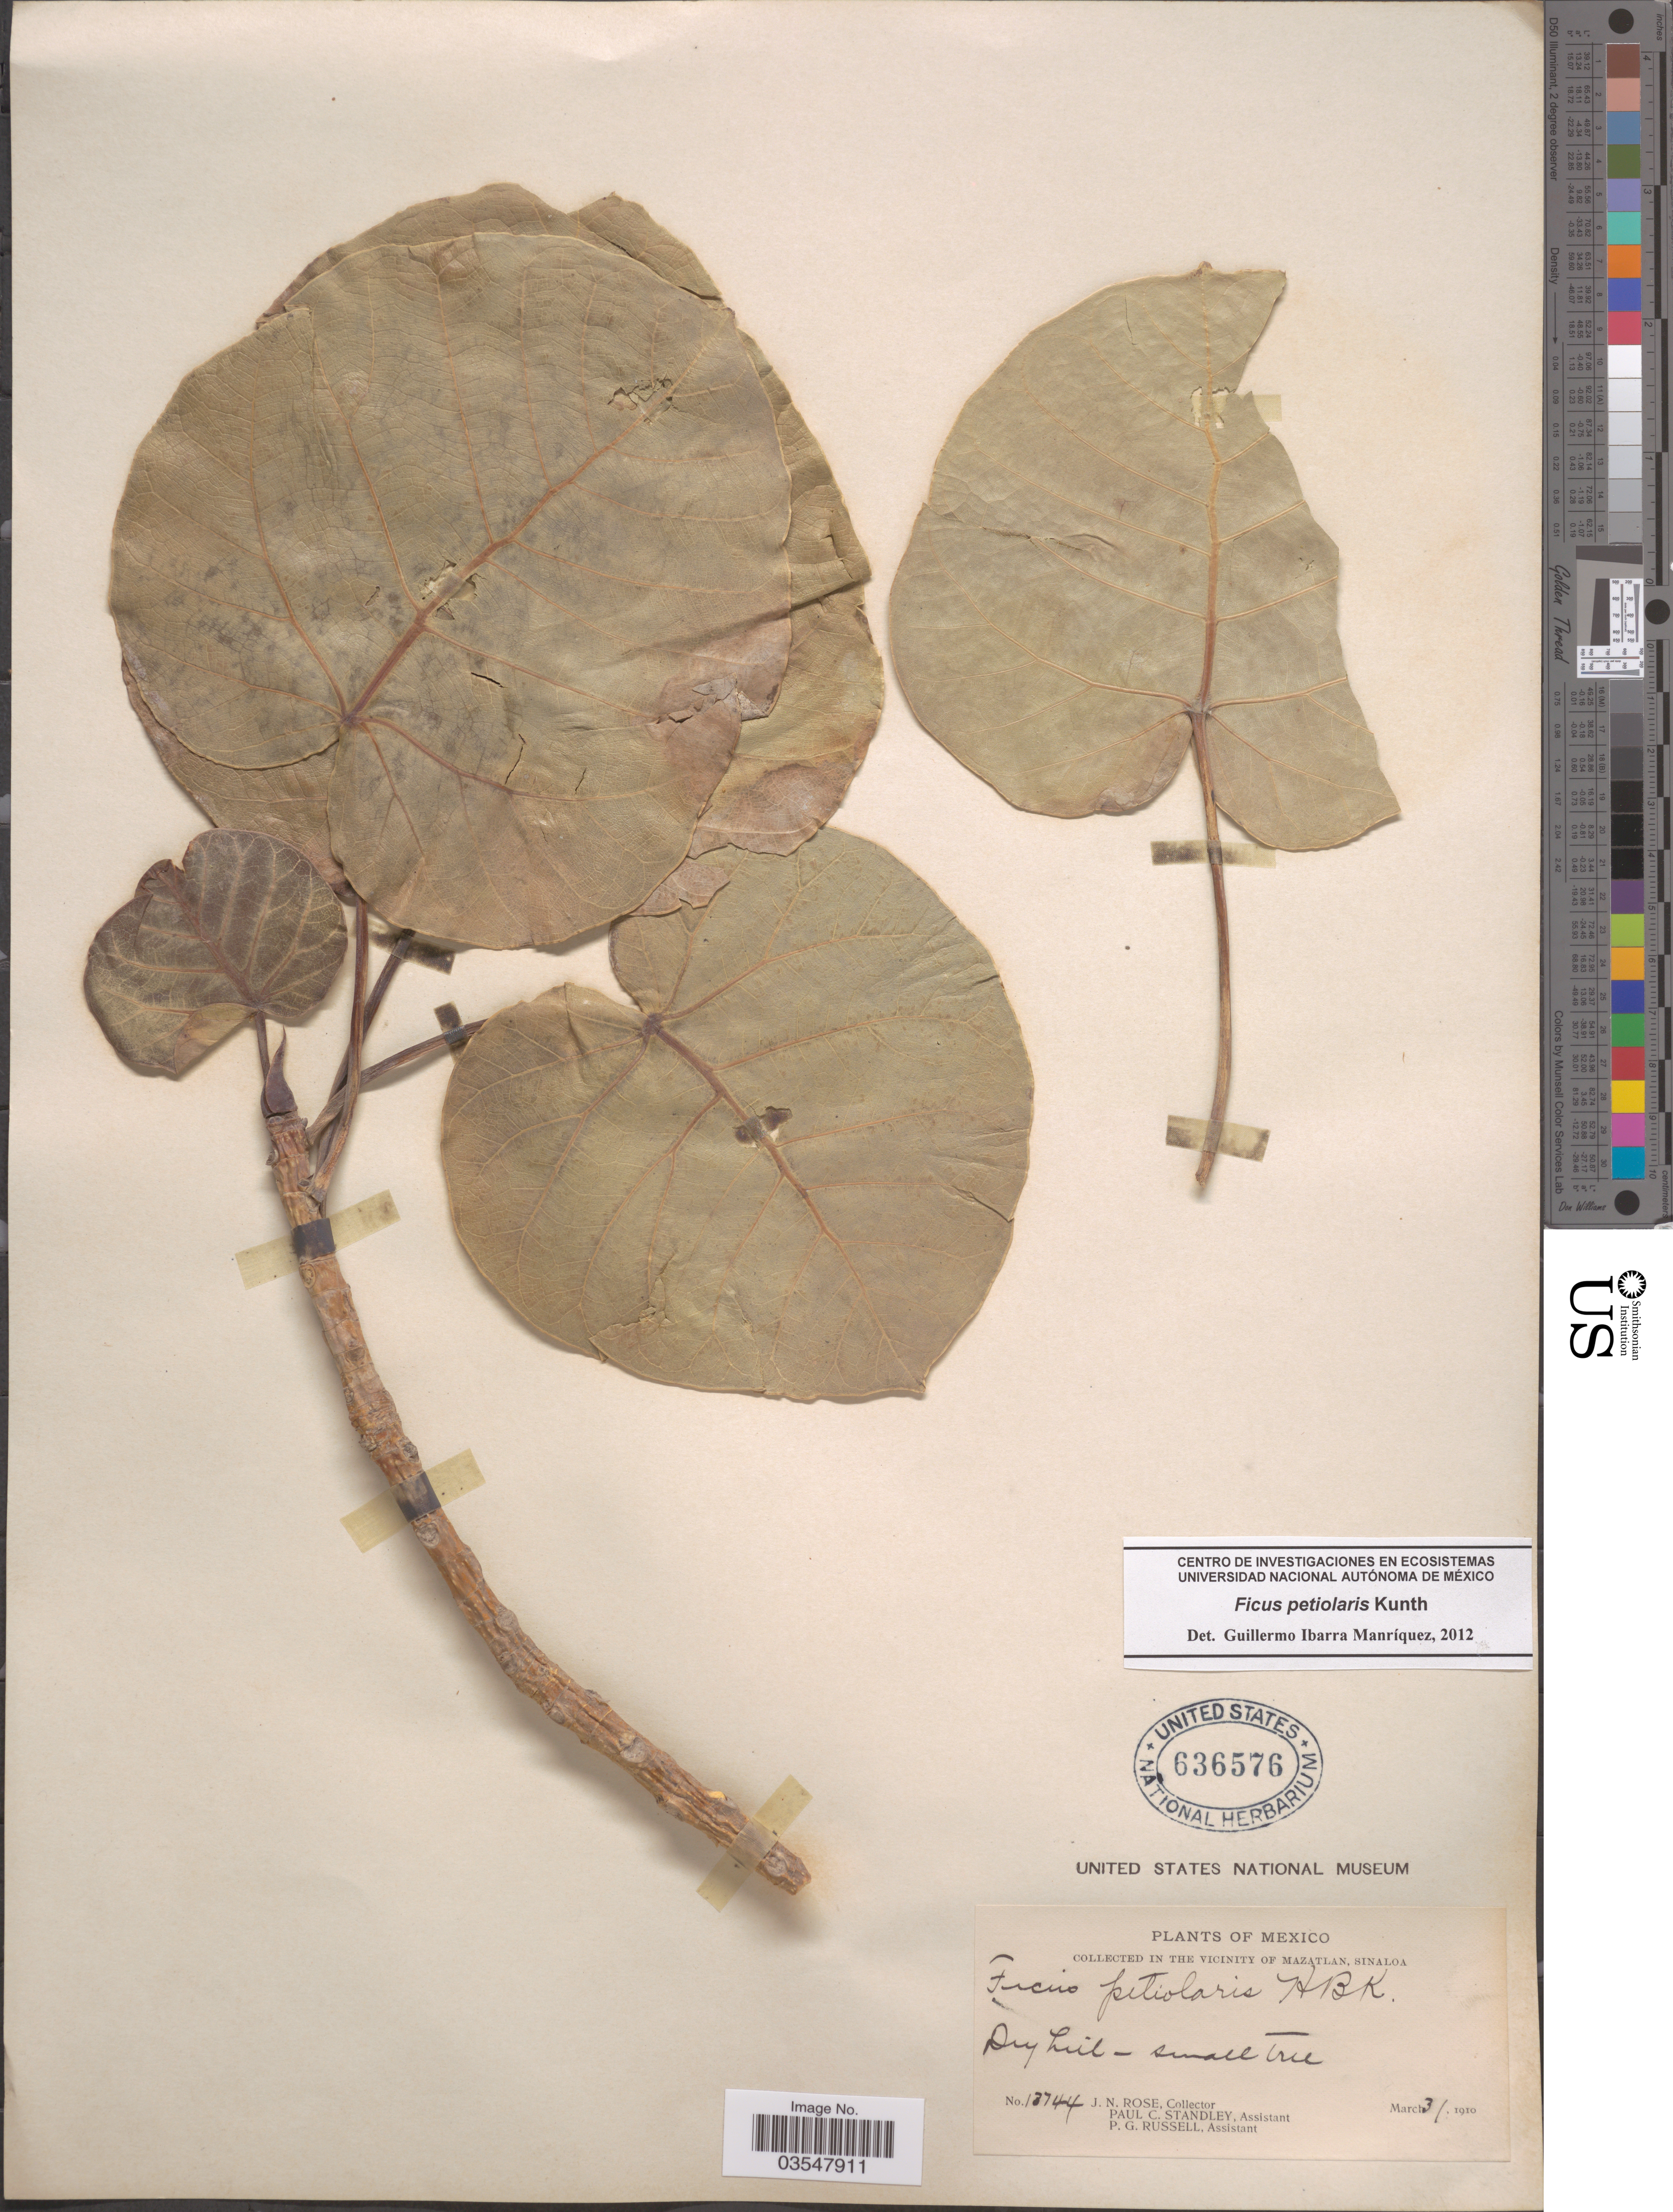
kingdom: Plantae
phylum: Tracheophyta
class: Magnoliopsida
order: Rosales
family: Moraceae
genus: Ficus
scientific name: Ficus petiolaris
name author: Kunth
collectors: J. N. Rose, P. C. Standley & P. G. Russell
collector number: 13744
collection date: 1910-03-31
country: Mexico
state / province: Sinaloa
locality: In the vicinity of Mazatlan.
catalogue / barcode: US 636576